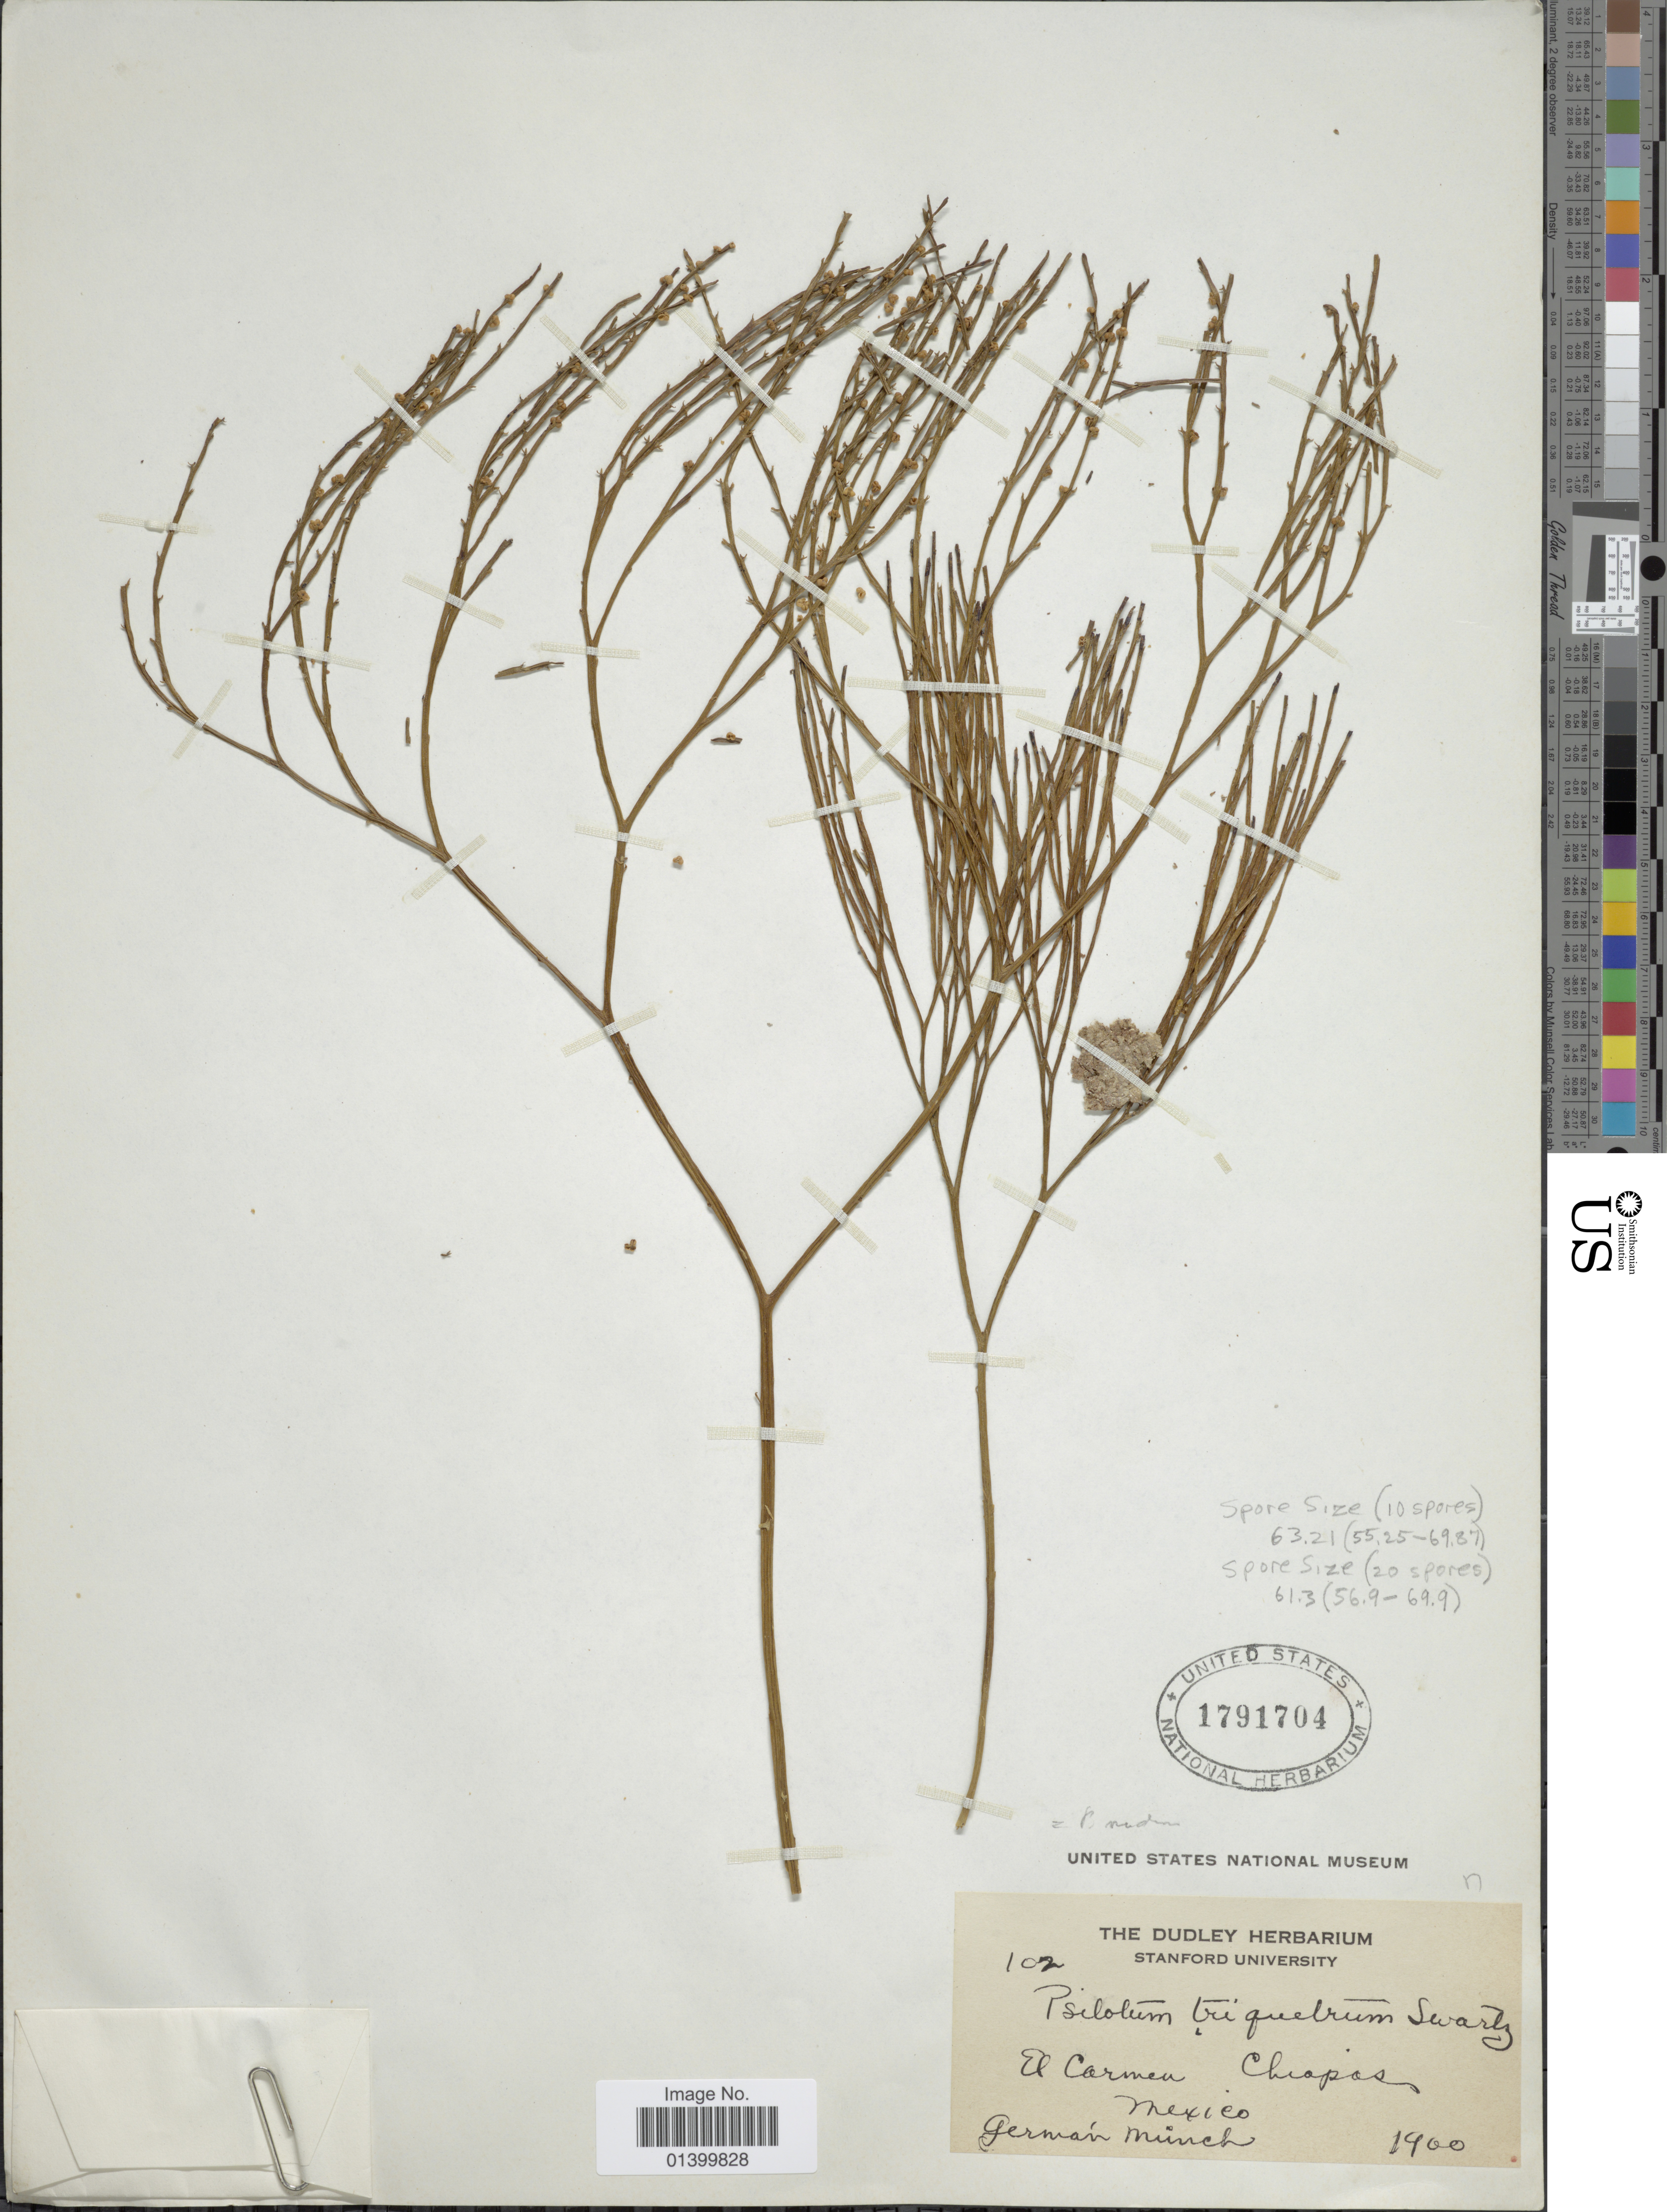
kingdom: Plantae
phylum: Tracheophyta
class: Polypodiopsida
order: Psilotales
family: Psilotaceae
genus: Psilotum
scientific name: Psilotum nudum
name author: (L.) P. Beauv.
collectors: G. Munch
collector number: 102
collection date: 1900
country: Mexico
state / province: Chiapas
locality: El Carmen, Chiapas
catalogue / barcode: US 1791704